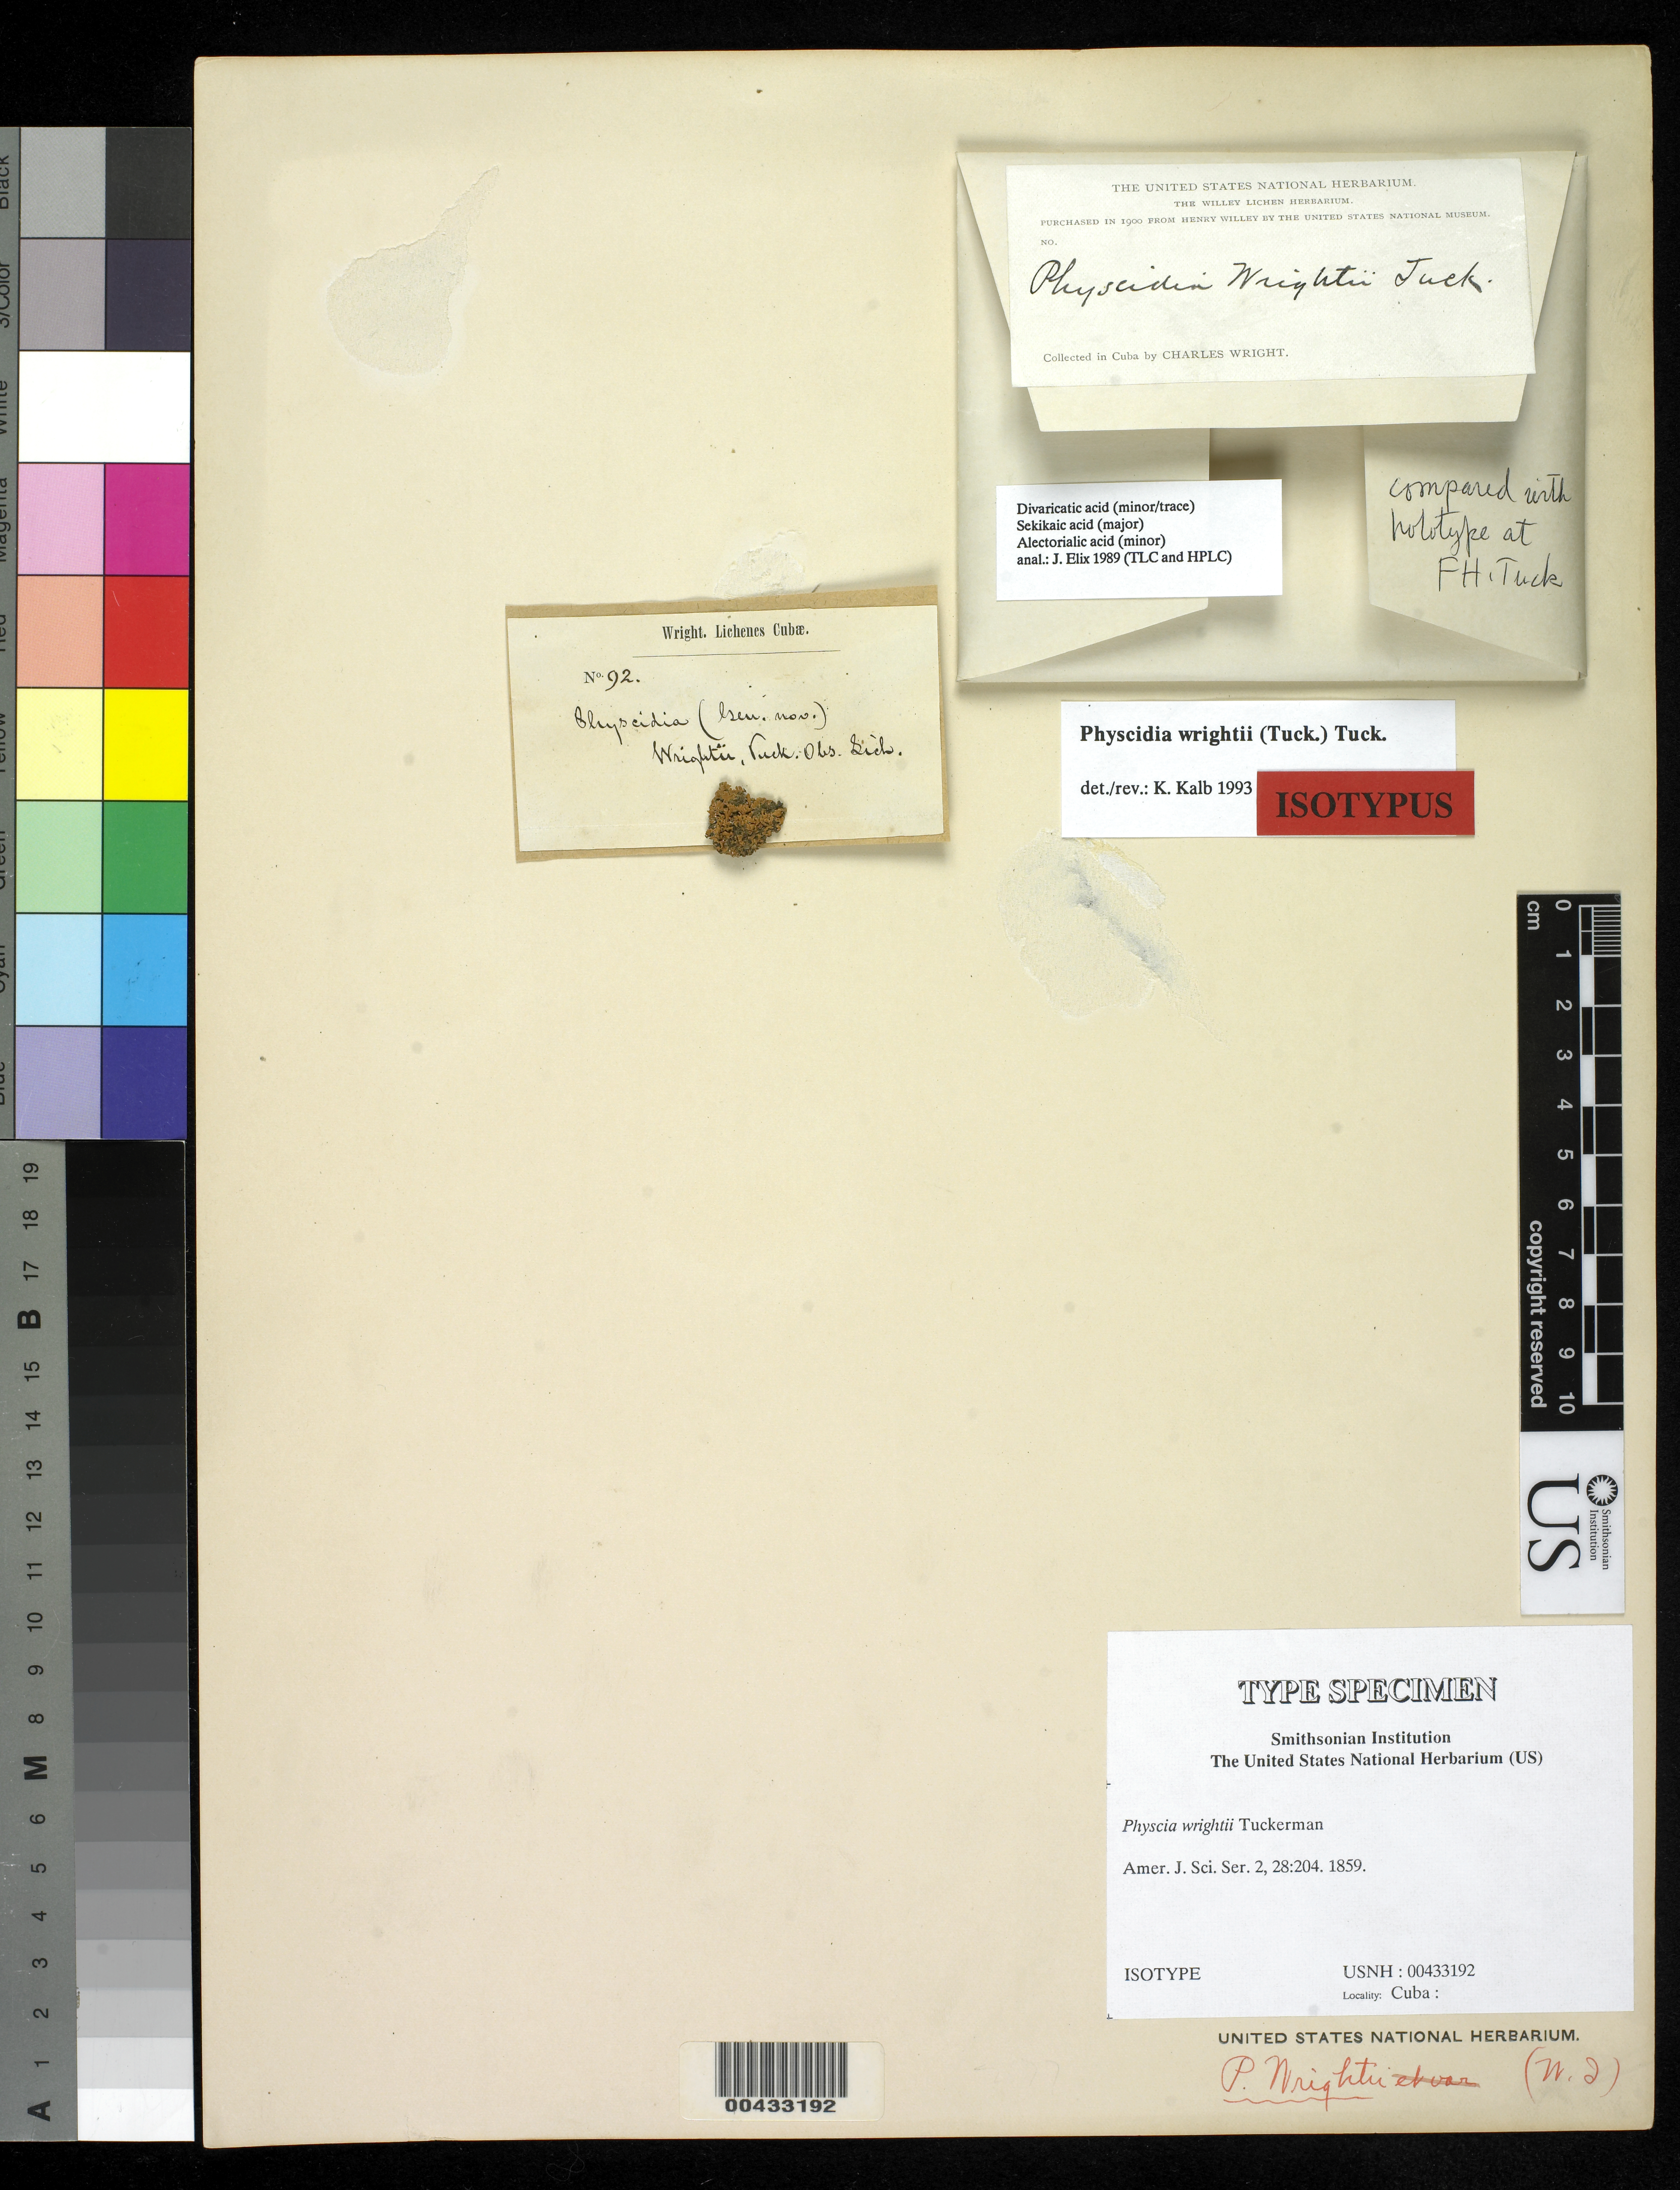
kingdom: Fungi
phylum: Ascomycota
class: Lecanoromycetes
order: Caliciales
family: Physciaceae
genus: Physcia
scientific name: Physcia wrightii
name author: Tuck.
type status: Isotype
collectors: C. Wright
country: Cuba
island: Greater Antilles